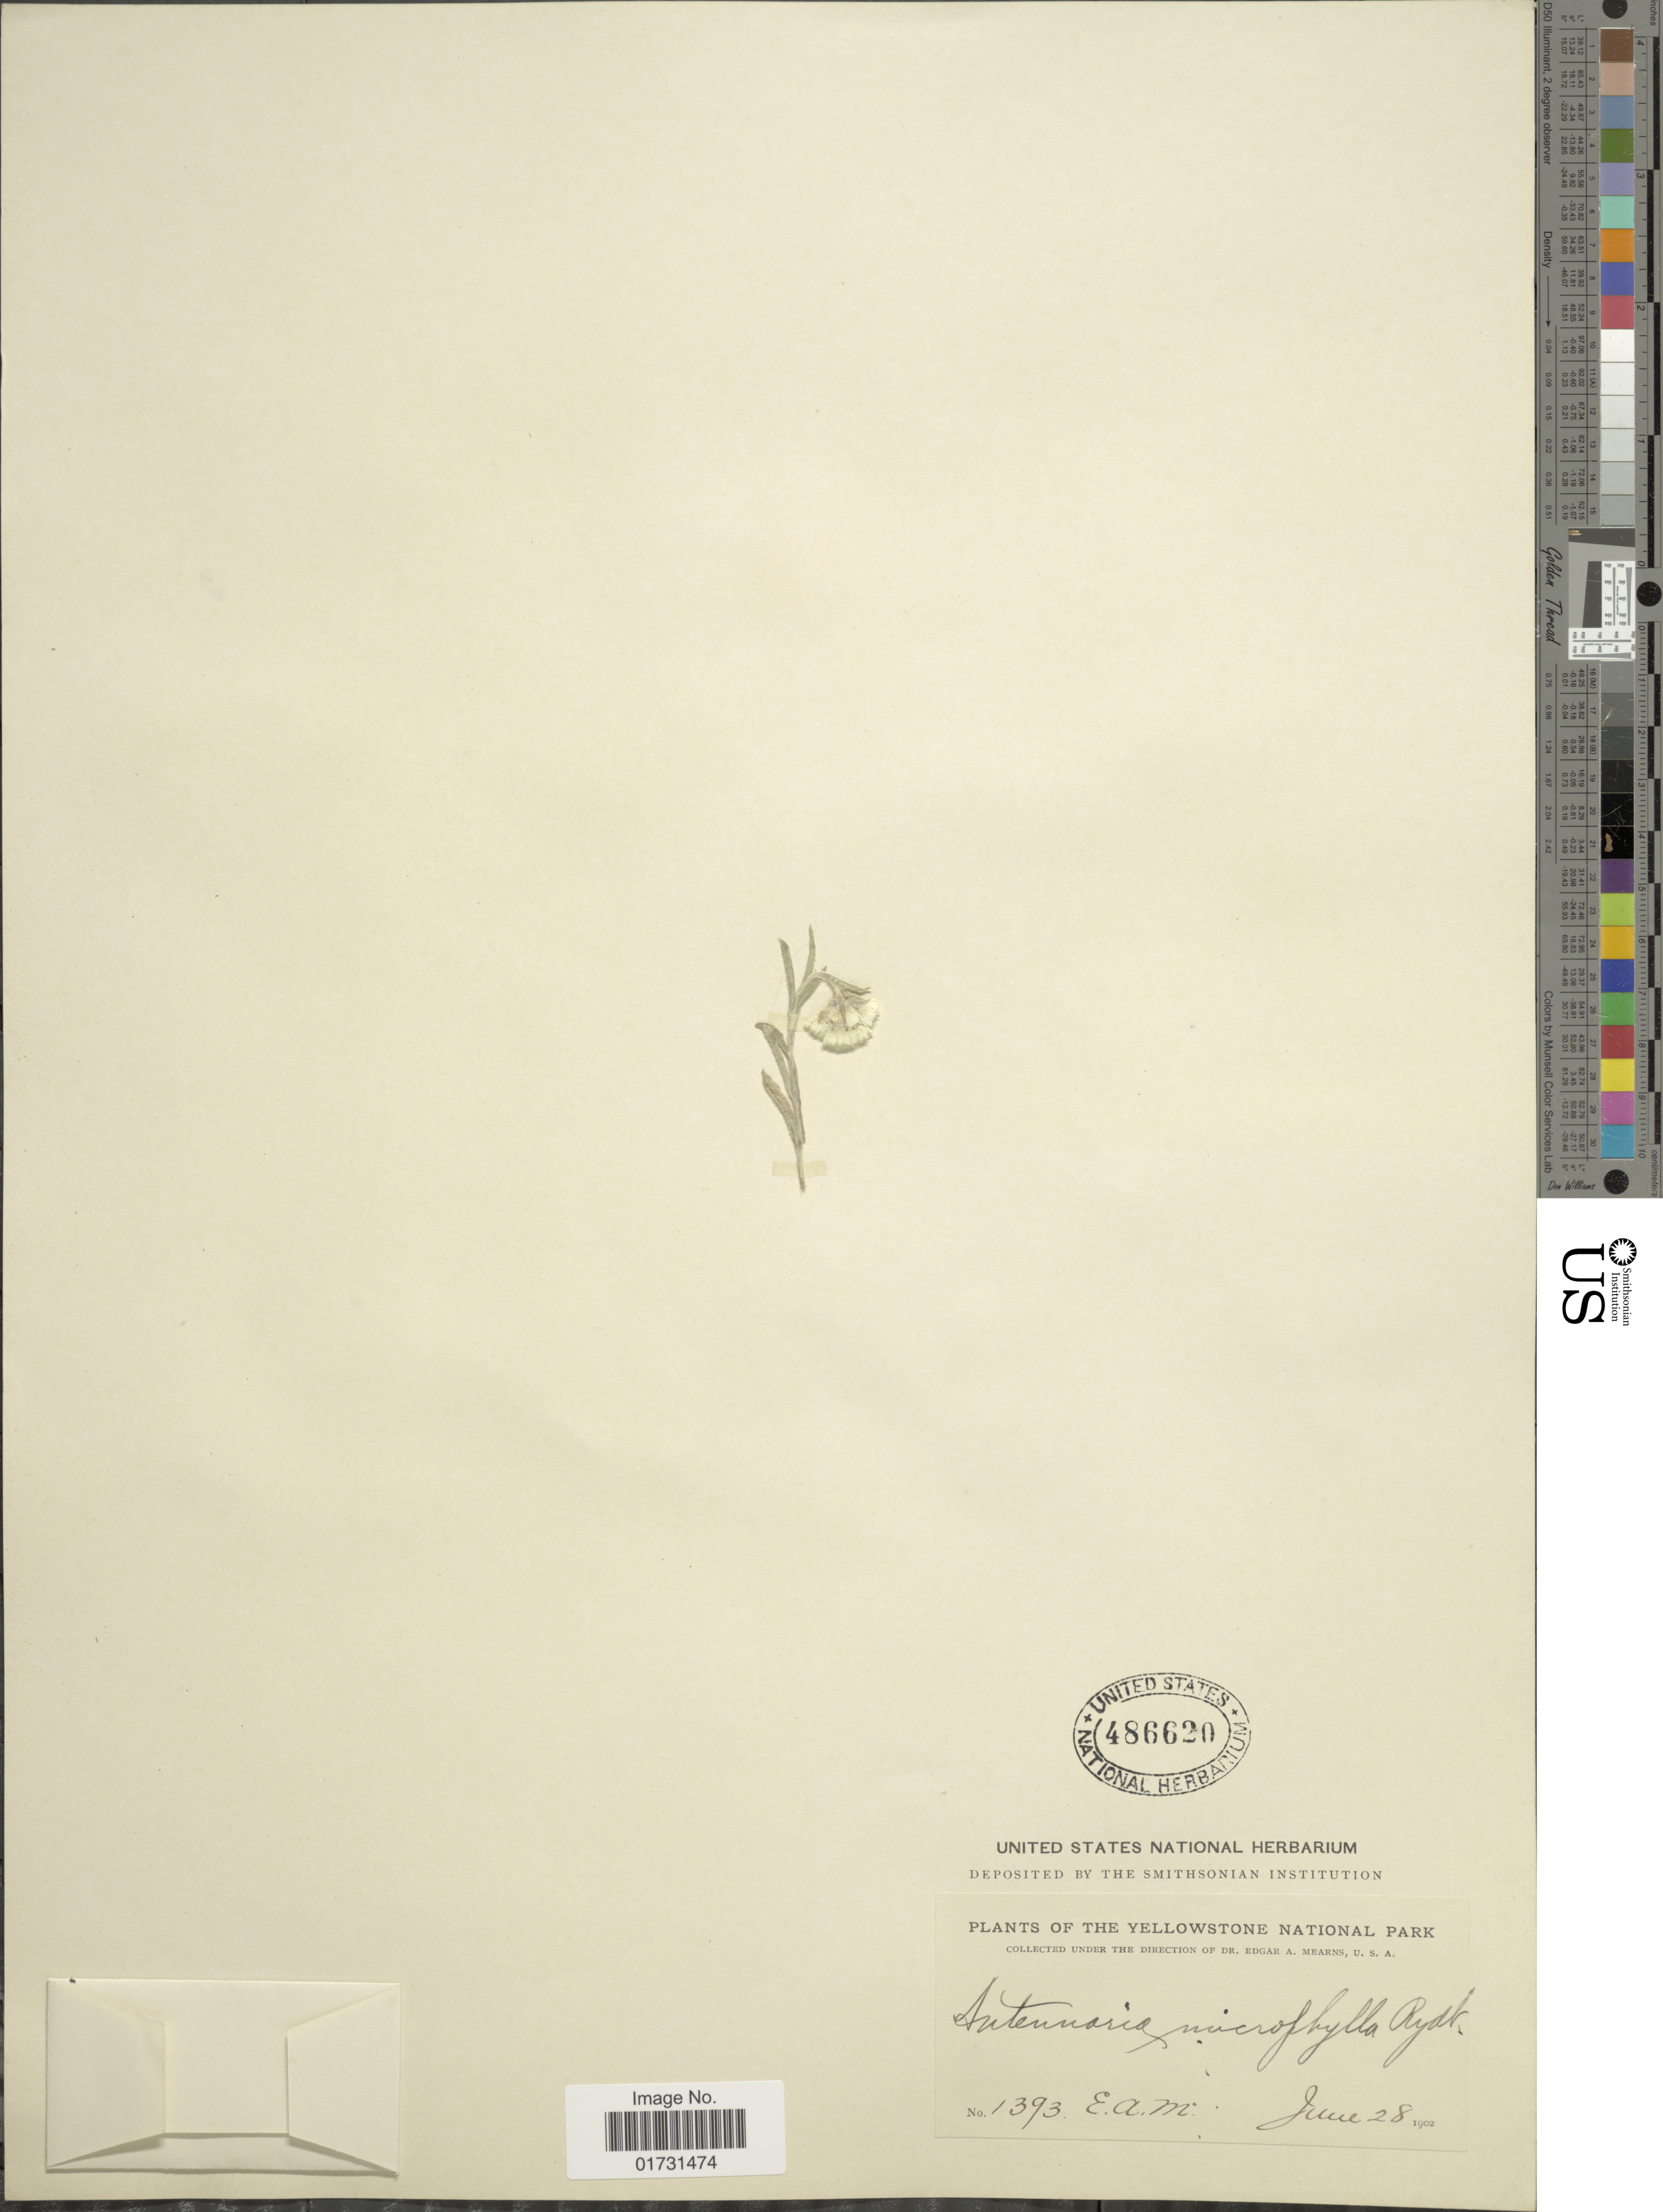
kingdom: Plantae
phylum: Tracheophyta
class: Magnoliopsida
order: Asterales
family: Asteraceae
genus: Antennaria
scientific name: Antennaria microphylla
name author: Rydb.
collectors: E. A. Mearns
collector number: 1393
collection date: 1902-06-28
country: United States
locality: Yellowstone National Park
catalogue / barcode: US 486620